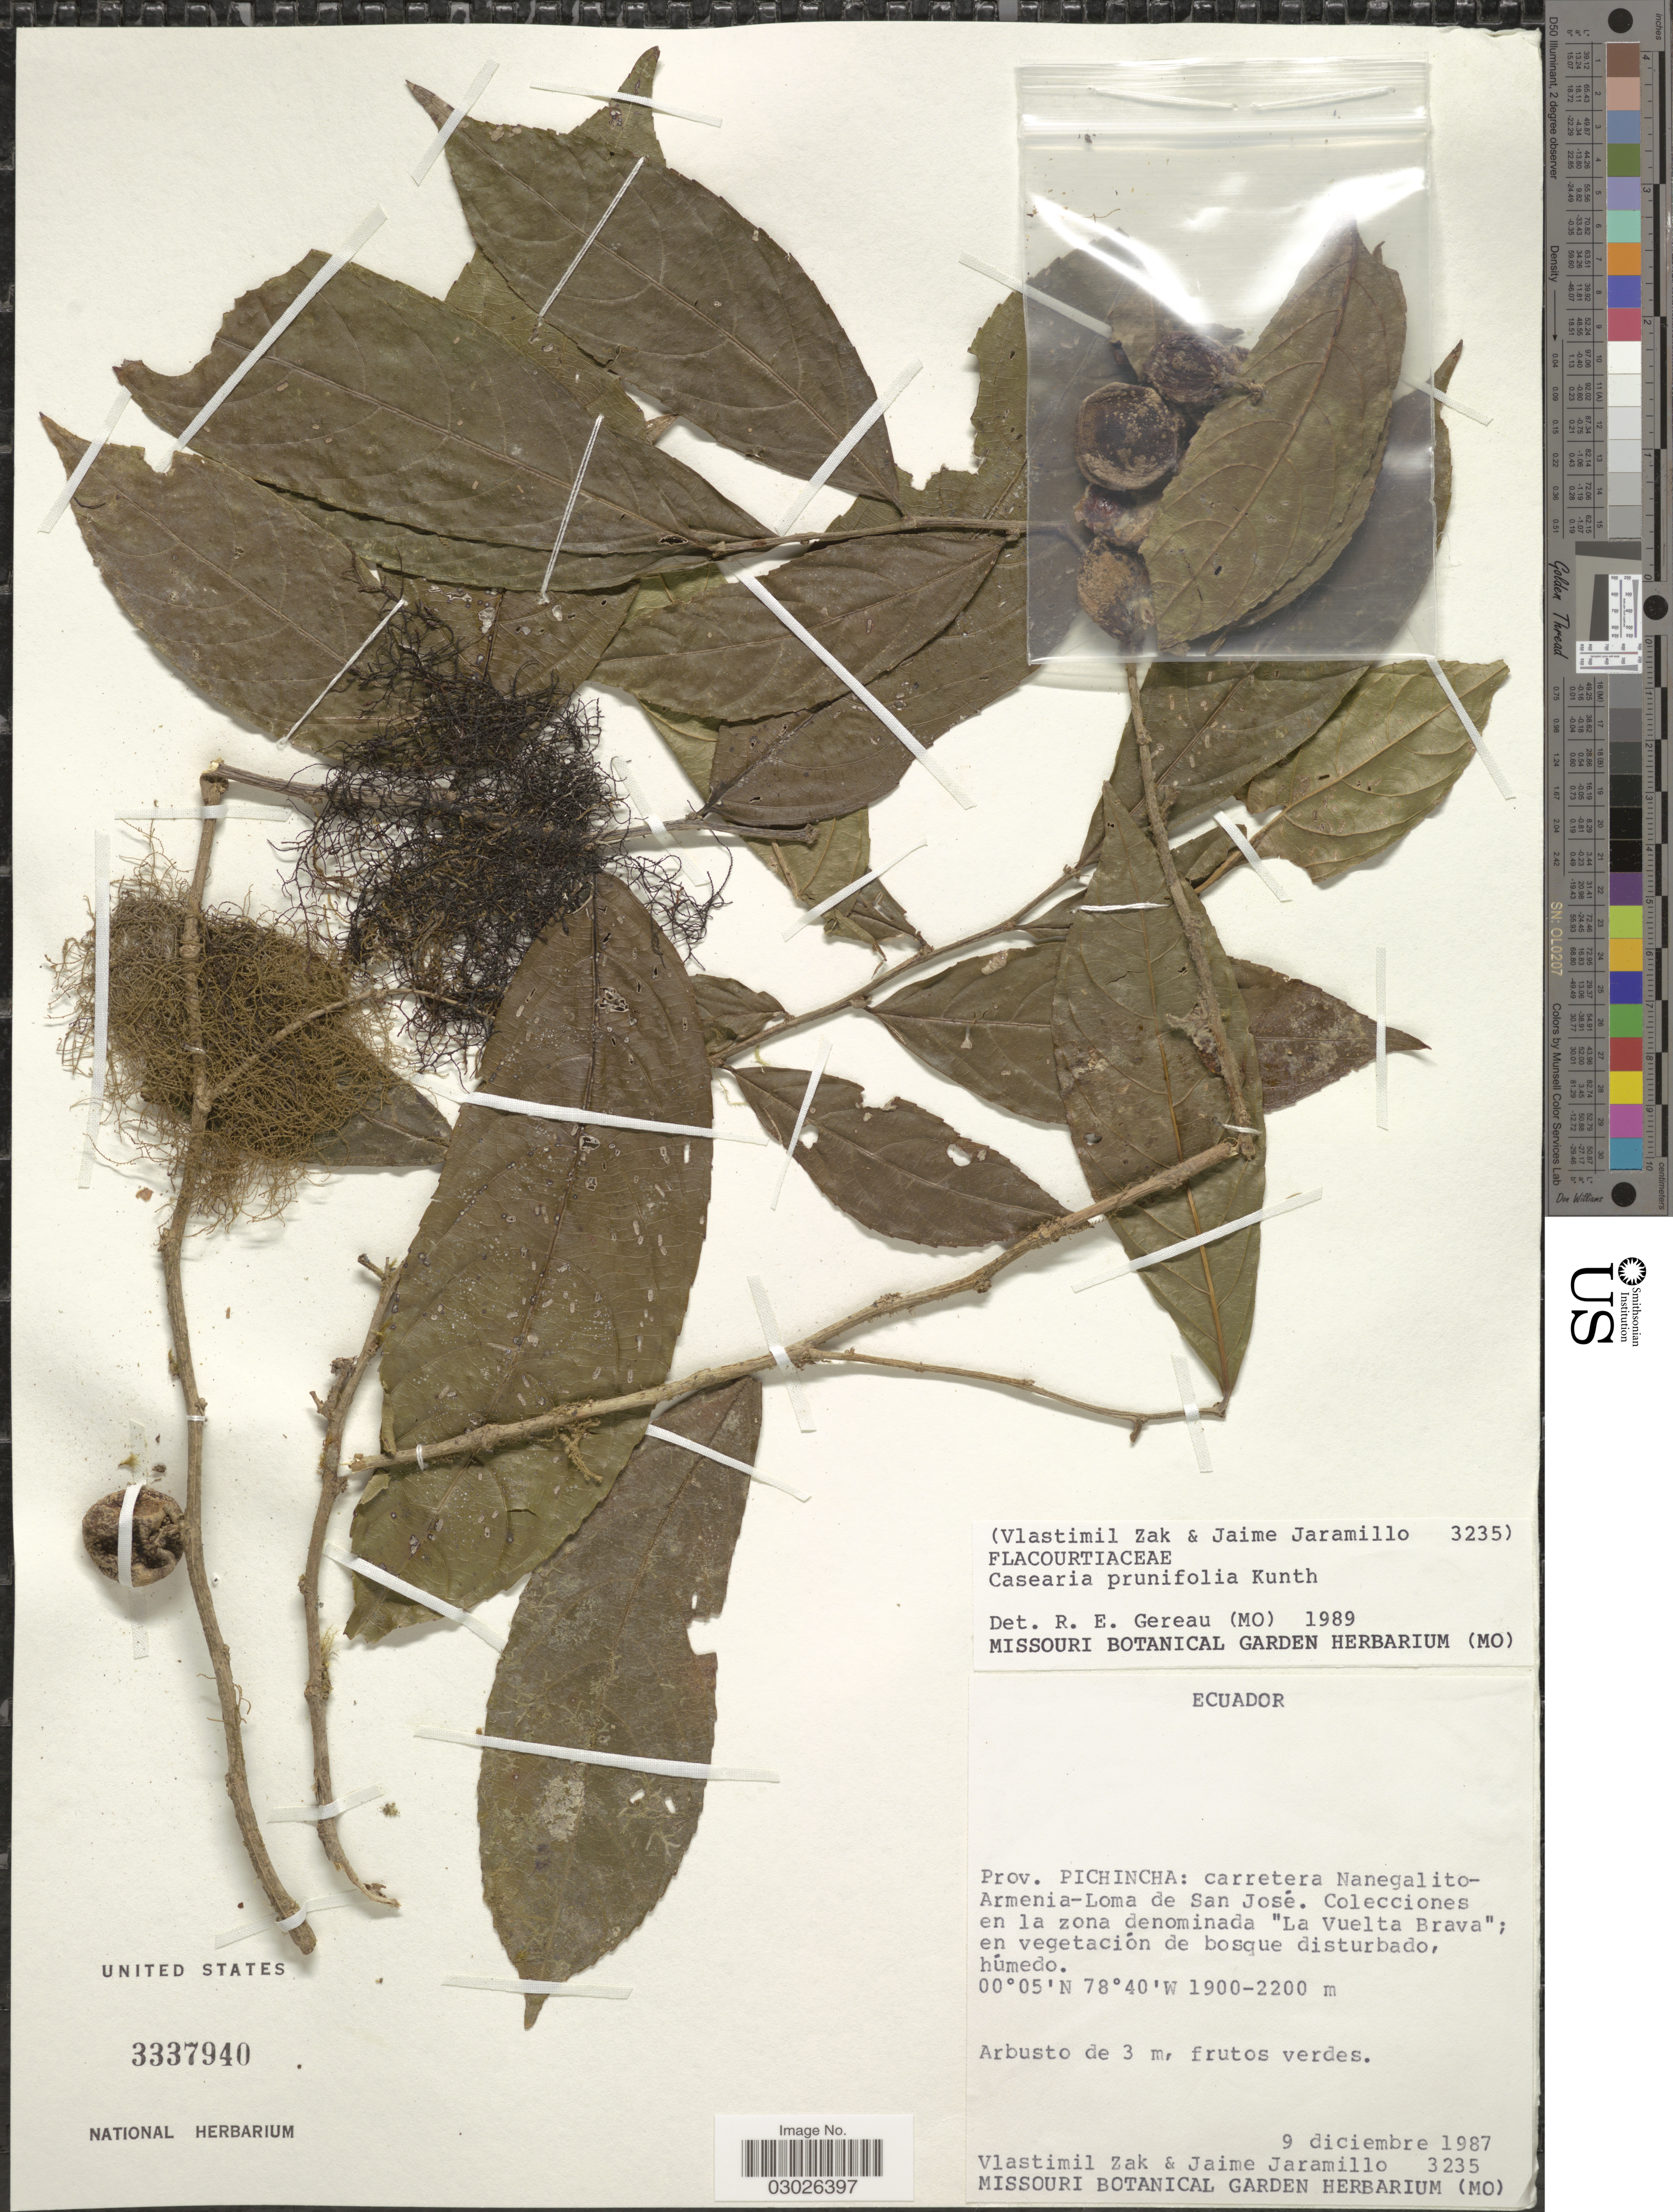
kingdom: Plantae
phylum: Tracheophyta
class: Magnoliopsida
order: Malpighiales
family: Salicaceae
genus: Casearia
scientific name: Casearia prunifolia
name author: Kunth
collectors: V. Zak & J. Jaramillo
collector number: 3235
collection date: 1987-12-09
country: Ecuador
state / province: Pichincha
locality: Prov. Pichincha: carretera Nanegalito-Armenia-Loma de San José. Colecciones en la zona denominada "La Vuelta Brava".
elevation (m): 1900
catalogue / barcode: US 3337940